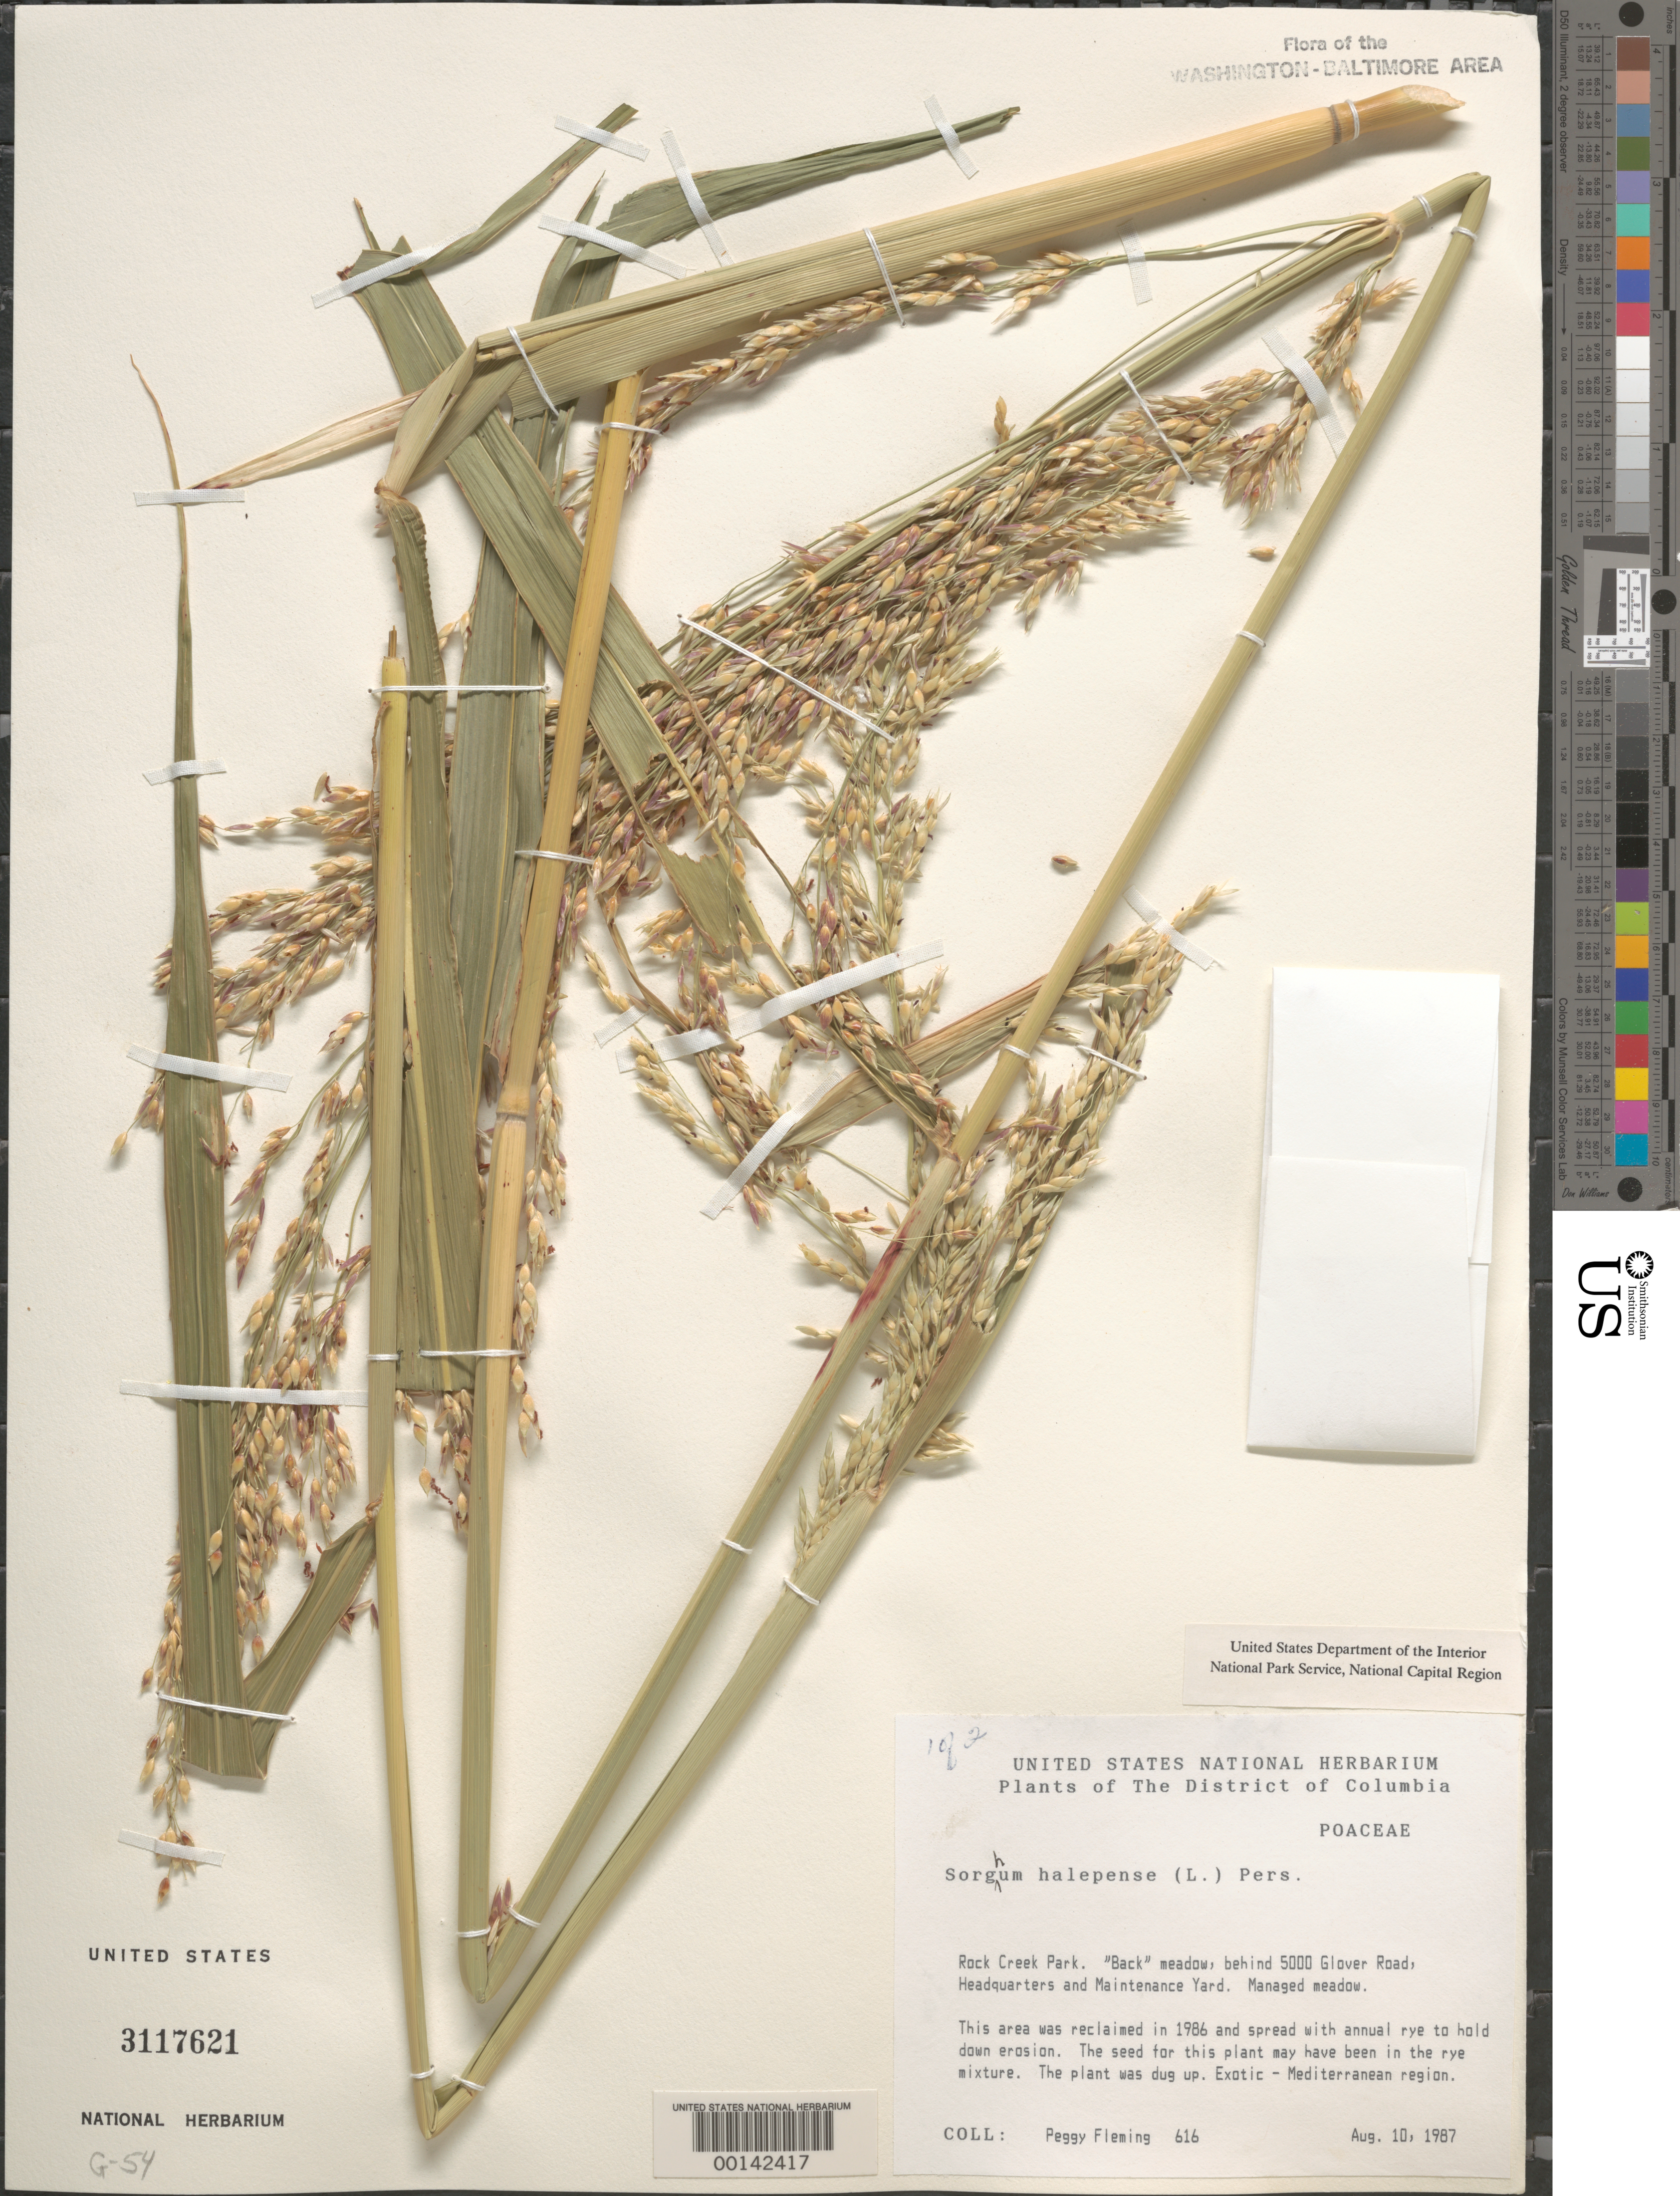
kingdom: Plantae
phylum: Tracheophyta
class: Liliopsida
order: Poales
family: Poaceae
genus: Sorghum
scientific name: Sorghum halepense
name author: (L.) Pers.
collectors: P. Fleming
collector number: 616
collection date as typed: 10 Aug 1987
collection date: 1987-08-10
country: United States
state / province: District of Columbia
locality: Rock Creek Park. "Back" meadow, behind 5000 Glover road, Headquarters and Maintenance Yard. Rock Creek Park and Vicinity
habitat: Managed meadow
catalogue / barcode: US 3117621